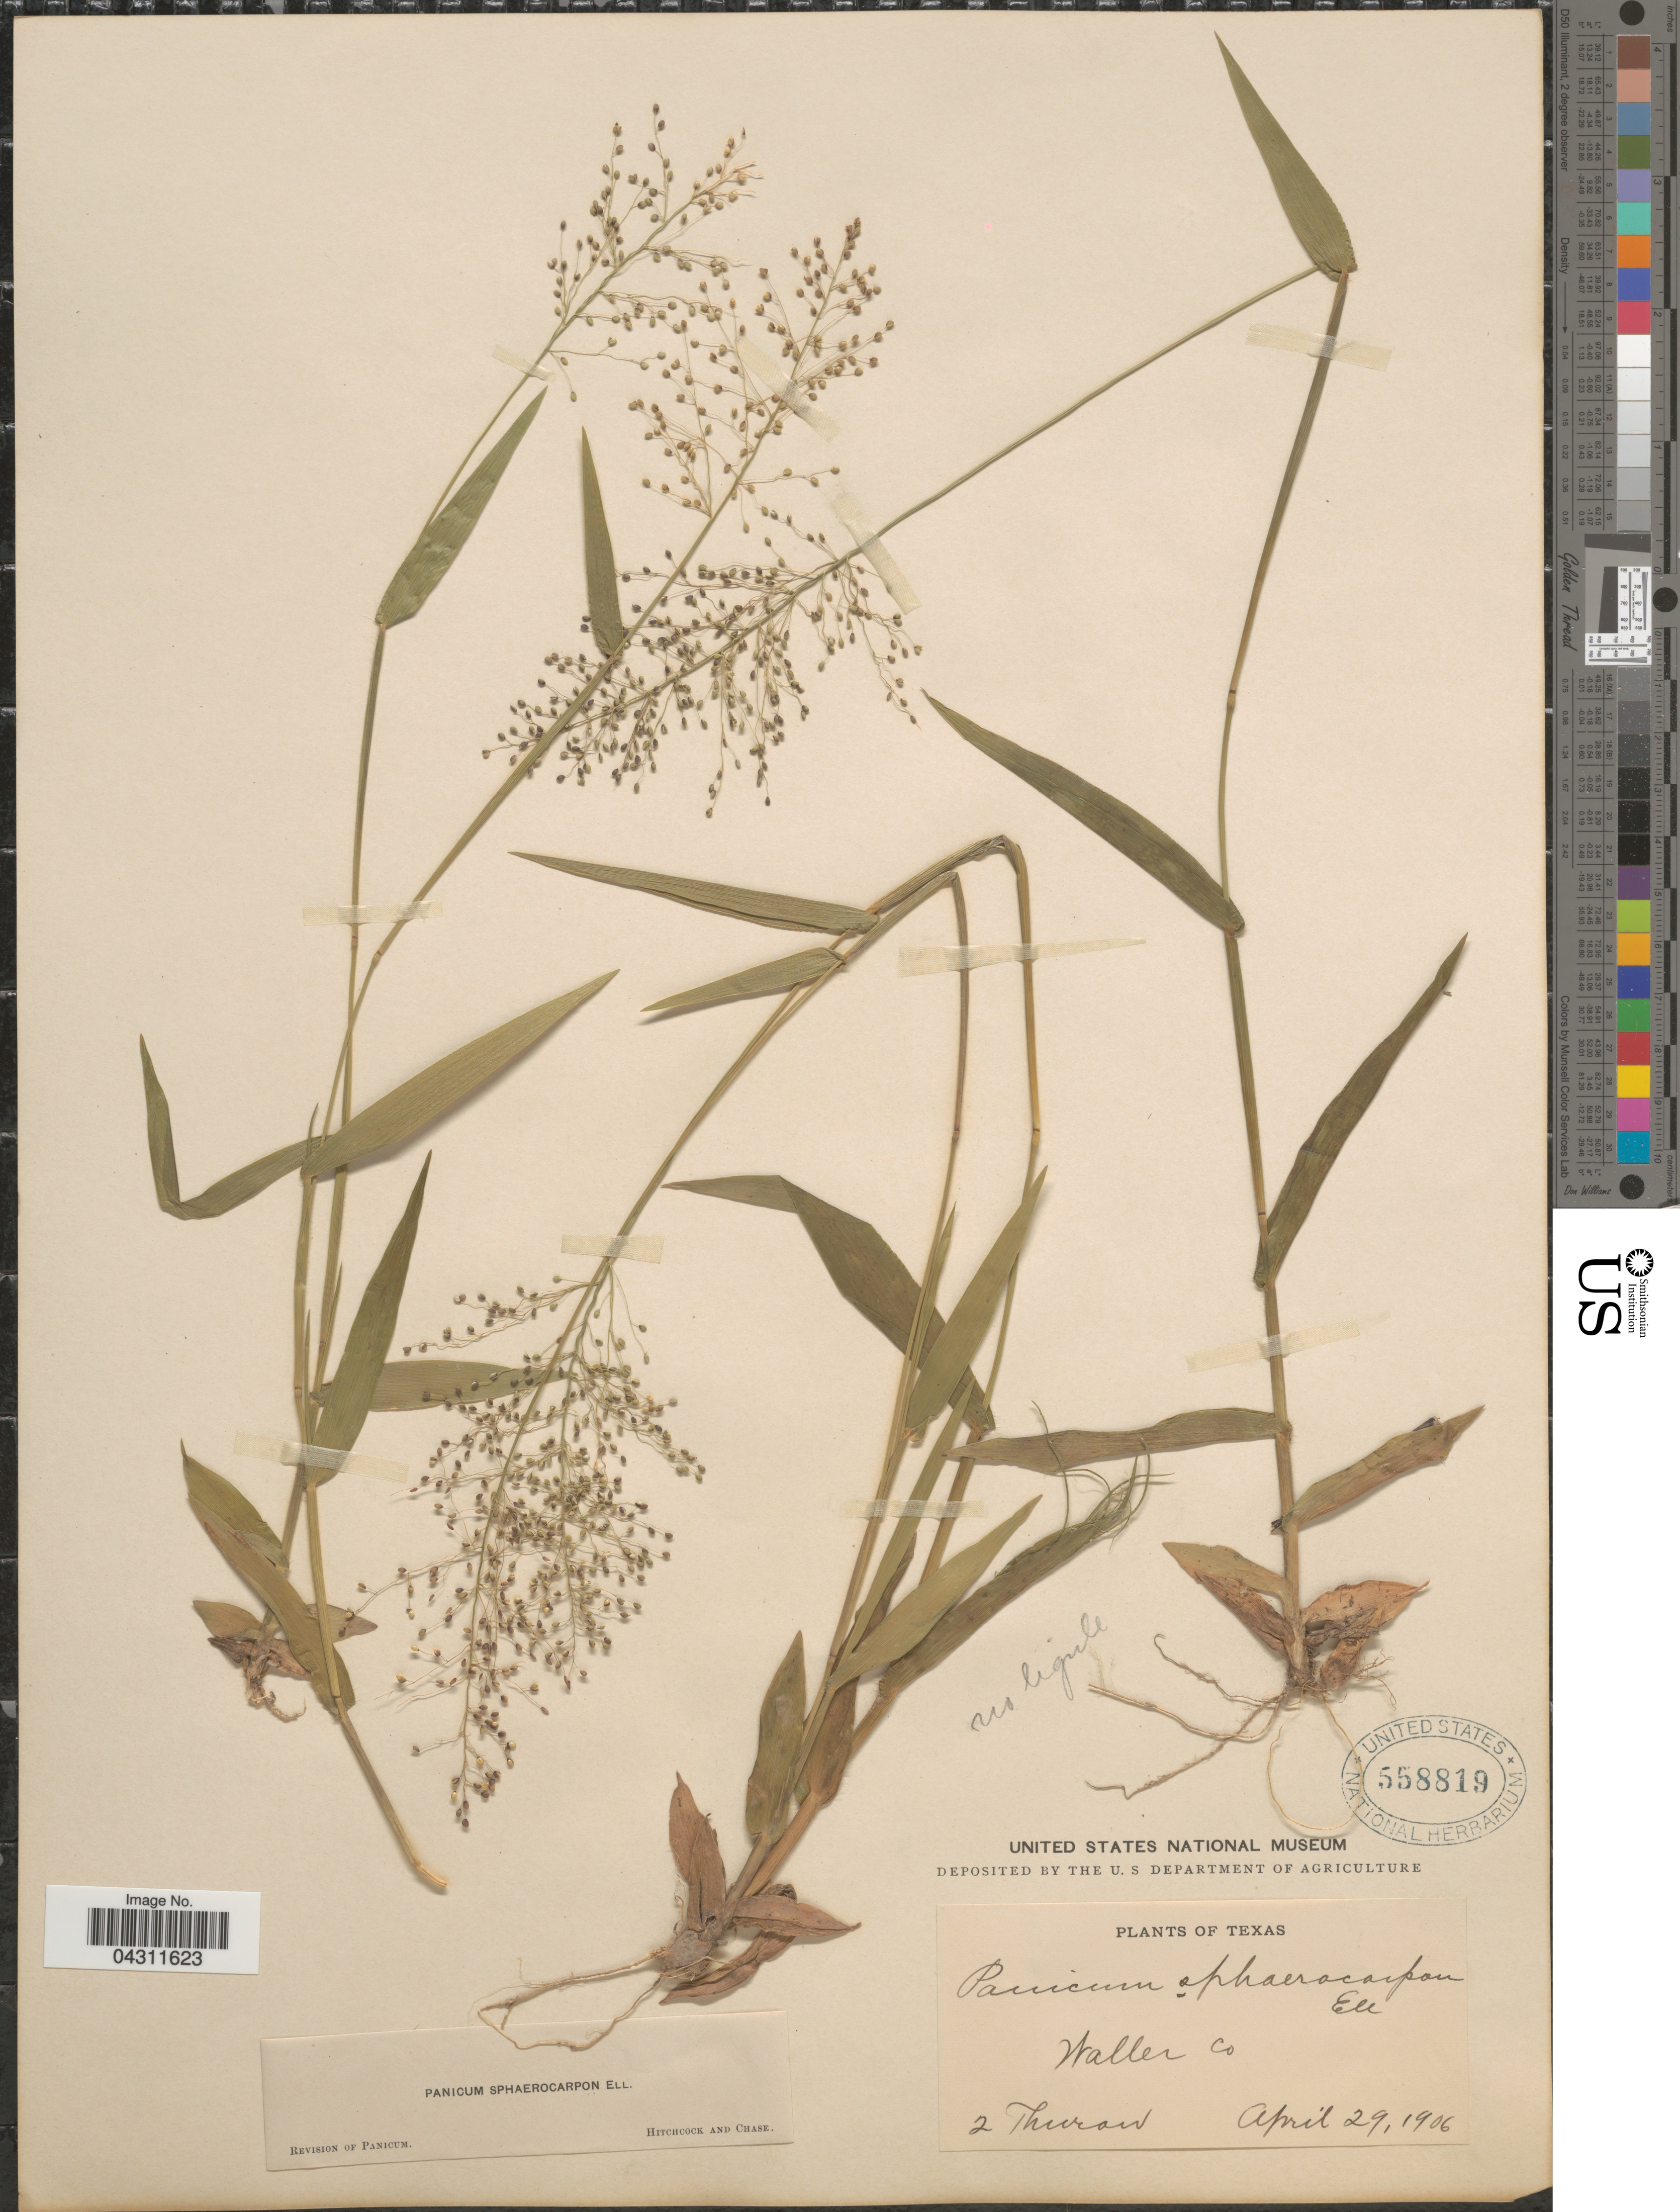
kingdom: Plantae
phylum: Tracheophyta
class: Liliopsida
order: Poales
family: Poaceae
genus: Dichanthelium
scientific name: Dichanthelium strigosum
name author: (Muhl. ex Elliott) Freckmann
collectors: Thurow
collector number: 2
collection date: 1906-04-29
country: United States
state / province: Texas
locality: Waller Co.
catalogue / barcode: US 558819